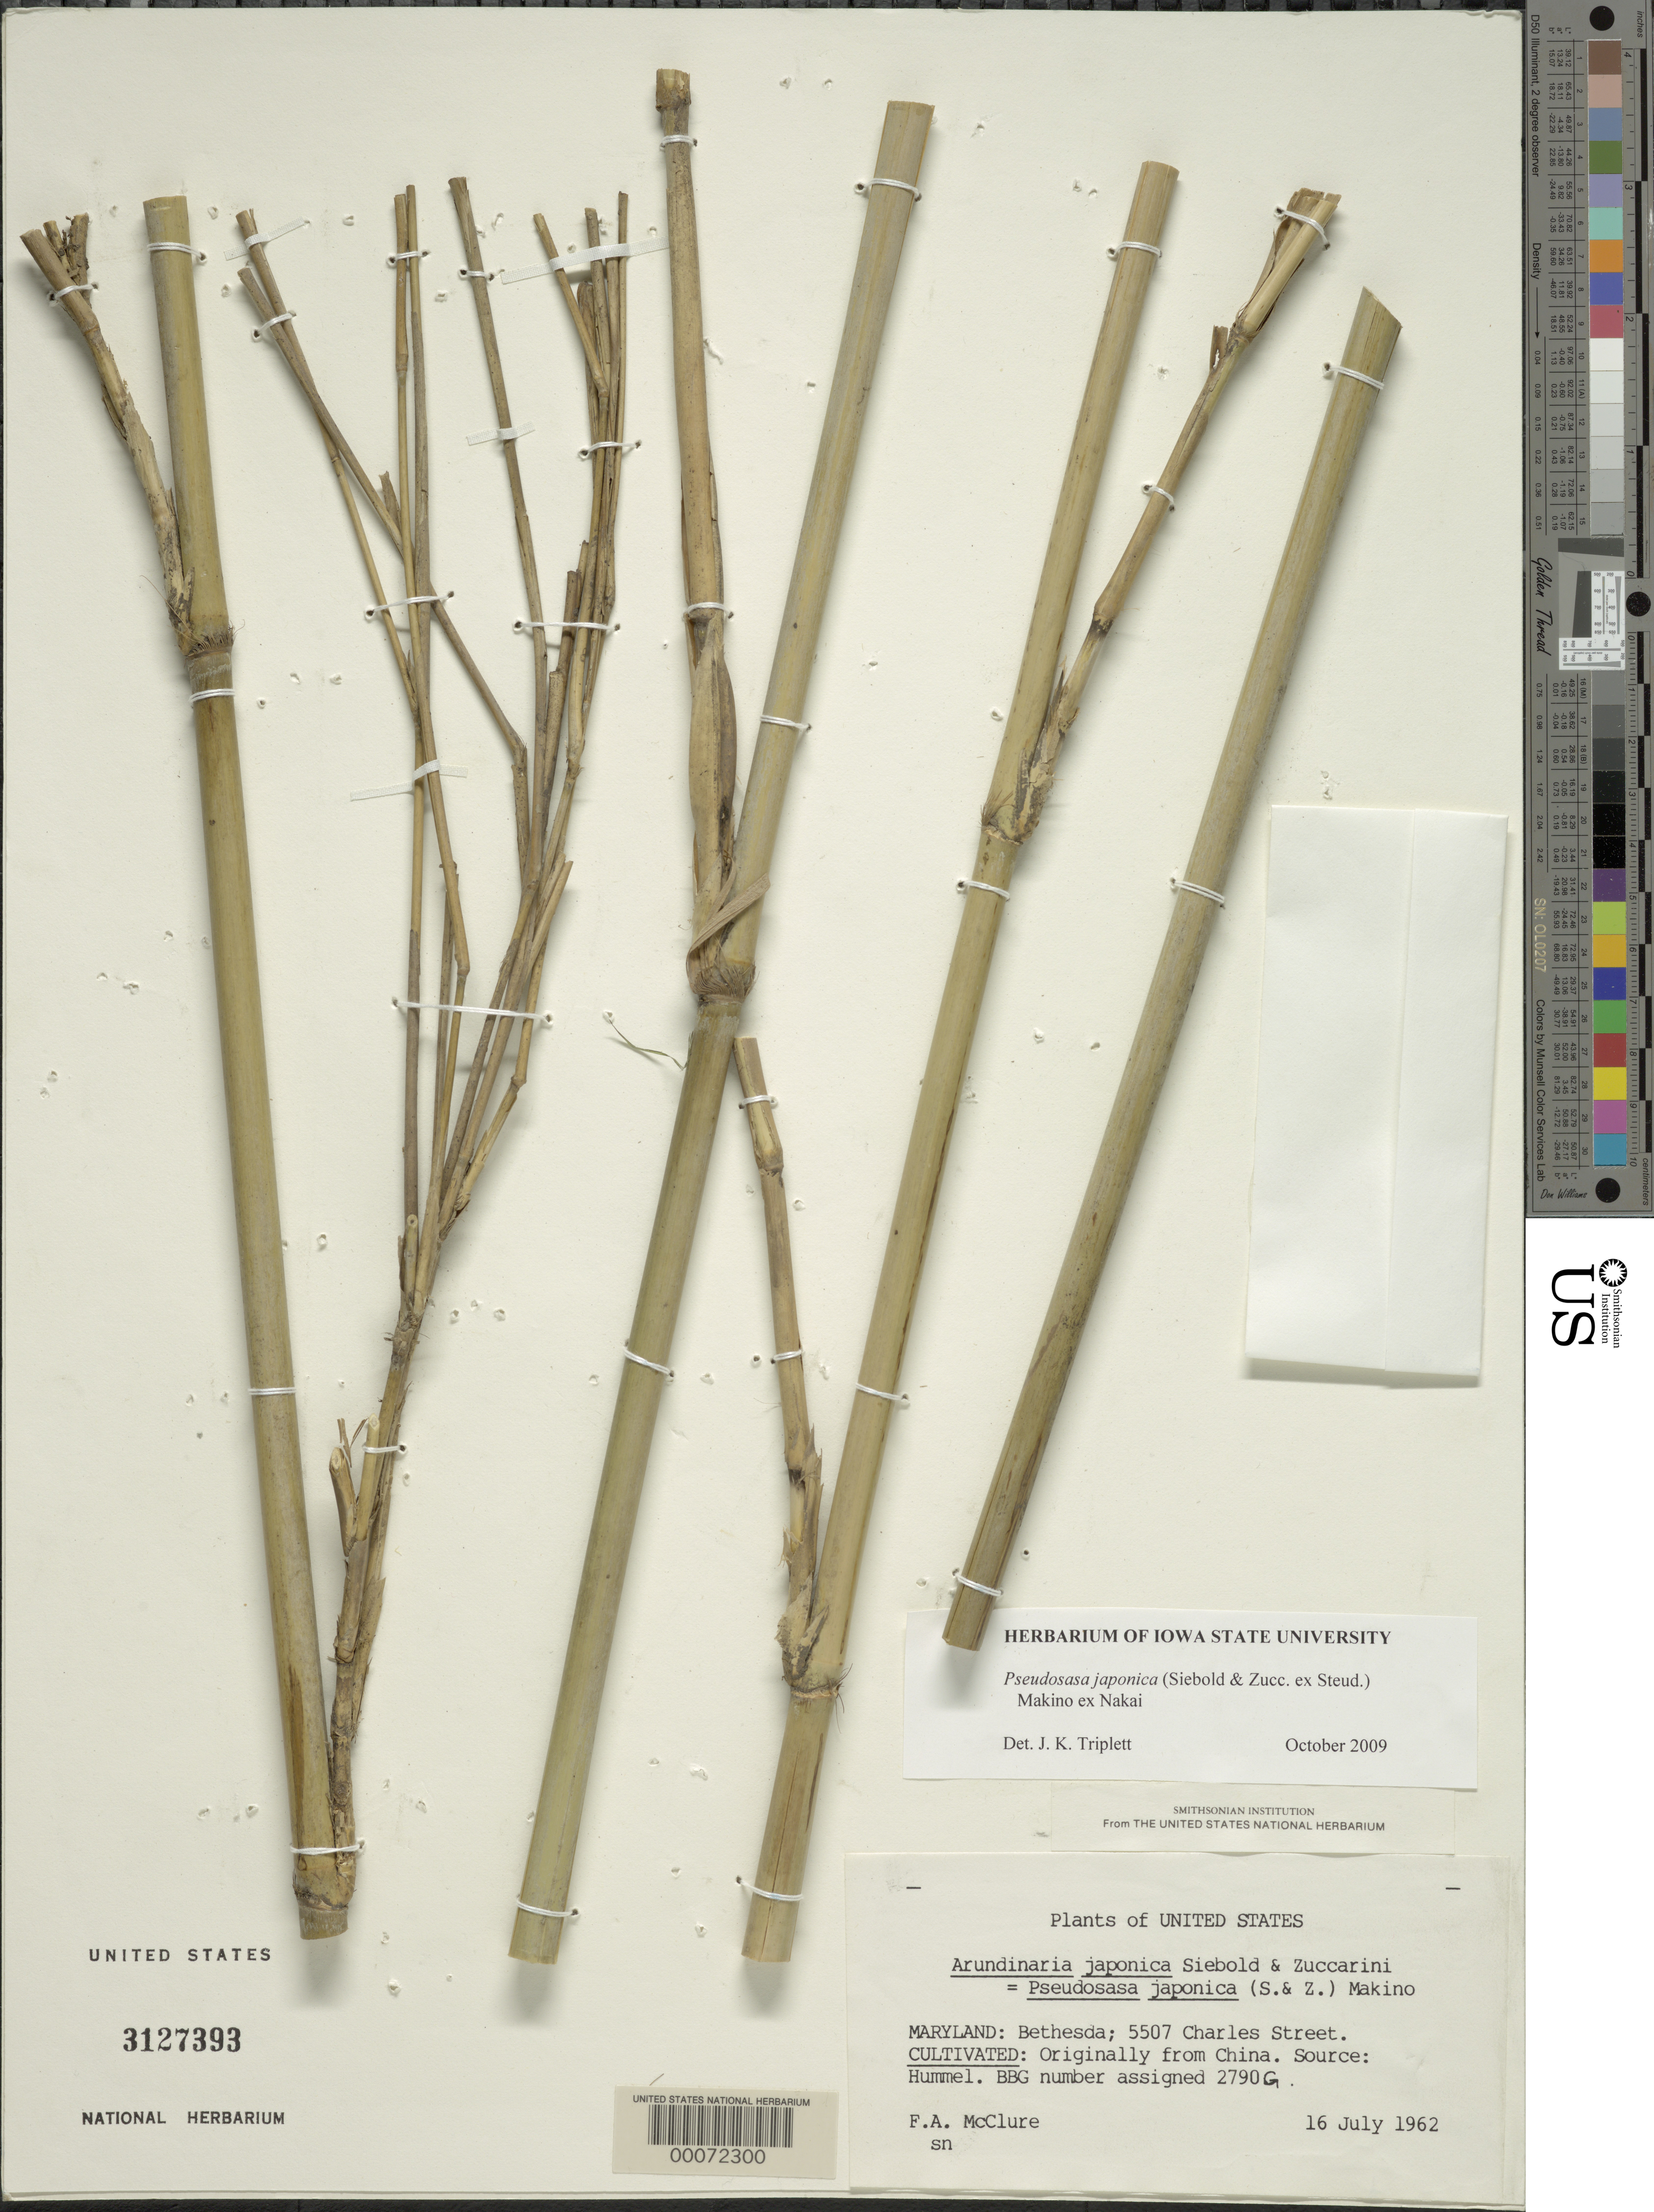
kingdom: Plantae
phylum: Tracheophyta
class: Liliopsida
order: Poales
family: Poaceae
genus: Pseudosasa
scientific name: Pseudosasa japonica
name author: (Siebold & Zucc. ex Steud.) Makino ex Nakai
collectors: F. A. McClure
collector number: BBG 2790G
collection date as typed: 16 Jul 1962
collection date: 1962-07-16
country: United States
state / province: Maryland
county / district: Montgomery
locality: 5507 Charles Street, Bethesda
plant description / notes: Branch Complement, Culm; B.B.G. # 2797 G; originally from China; source: Hummel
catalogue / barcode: US 3127393